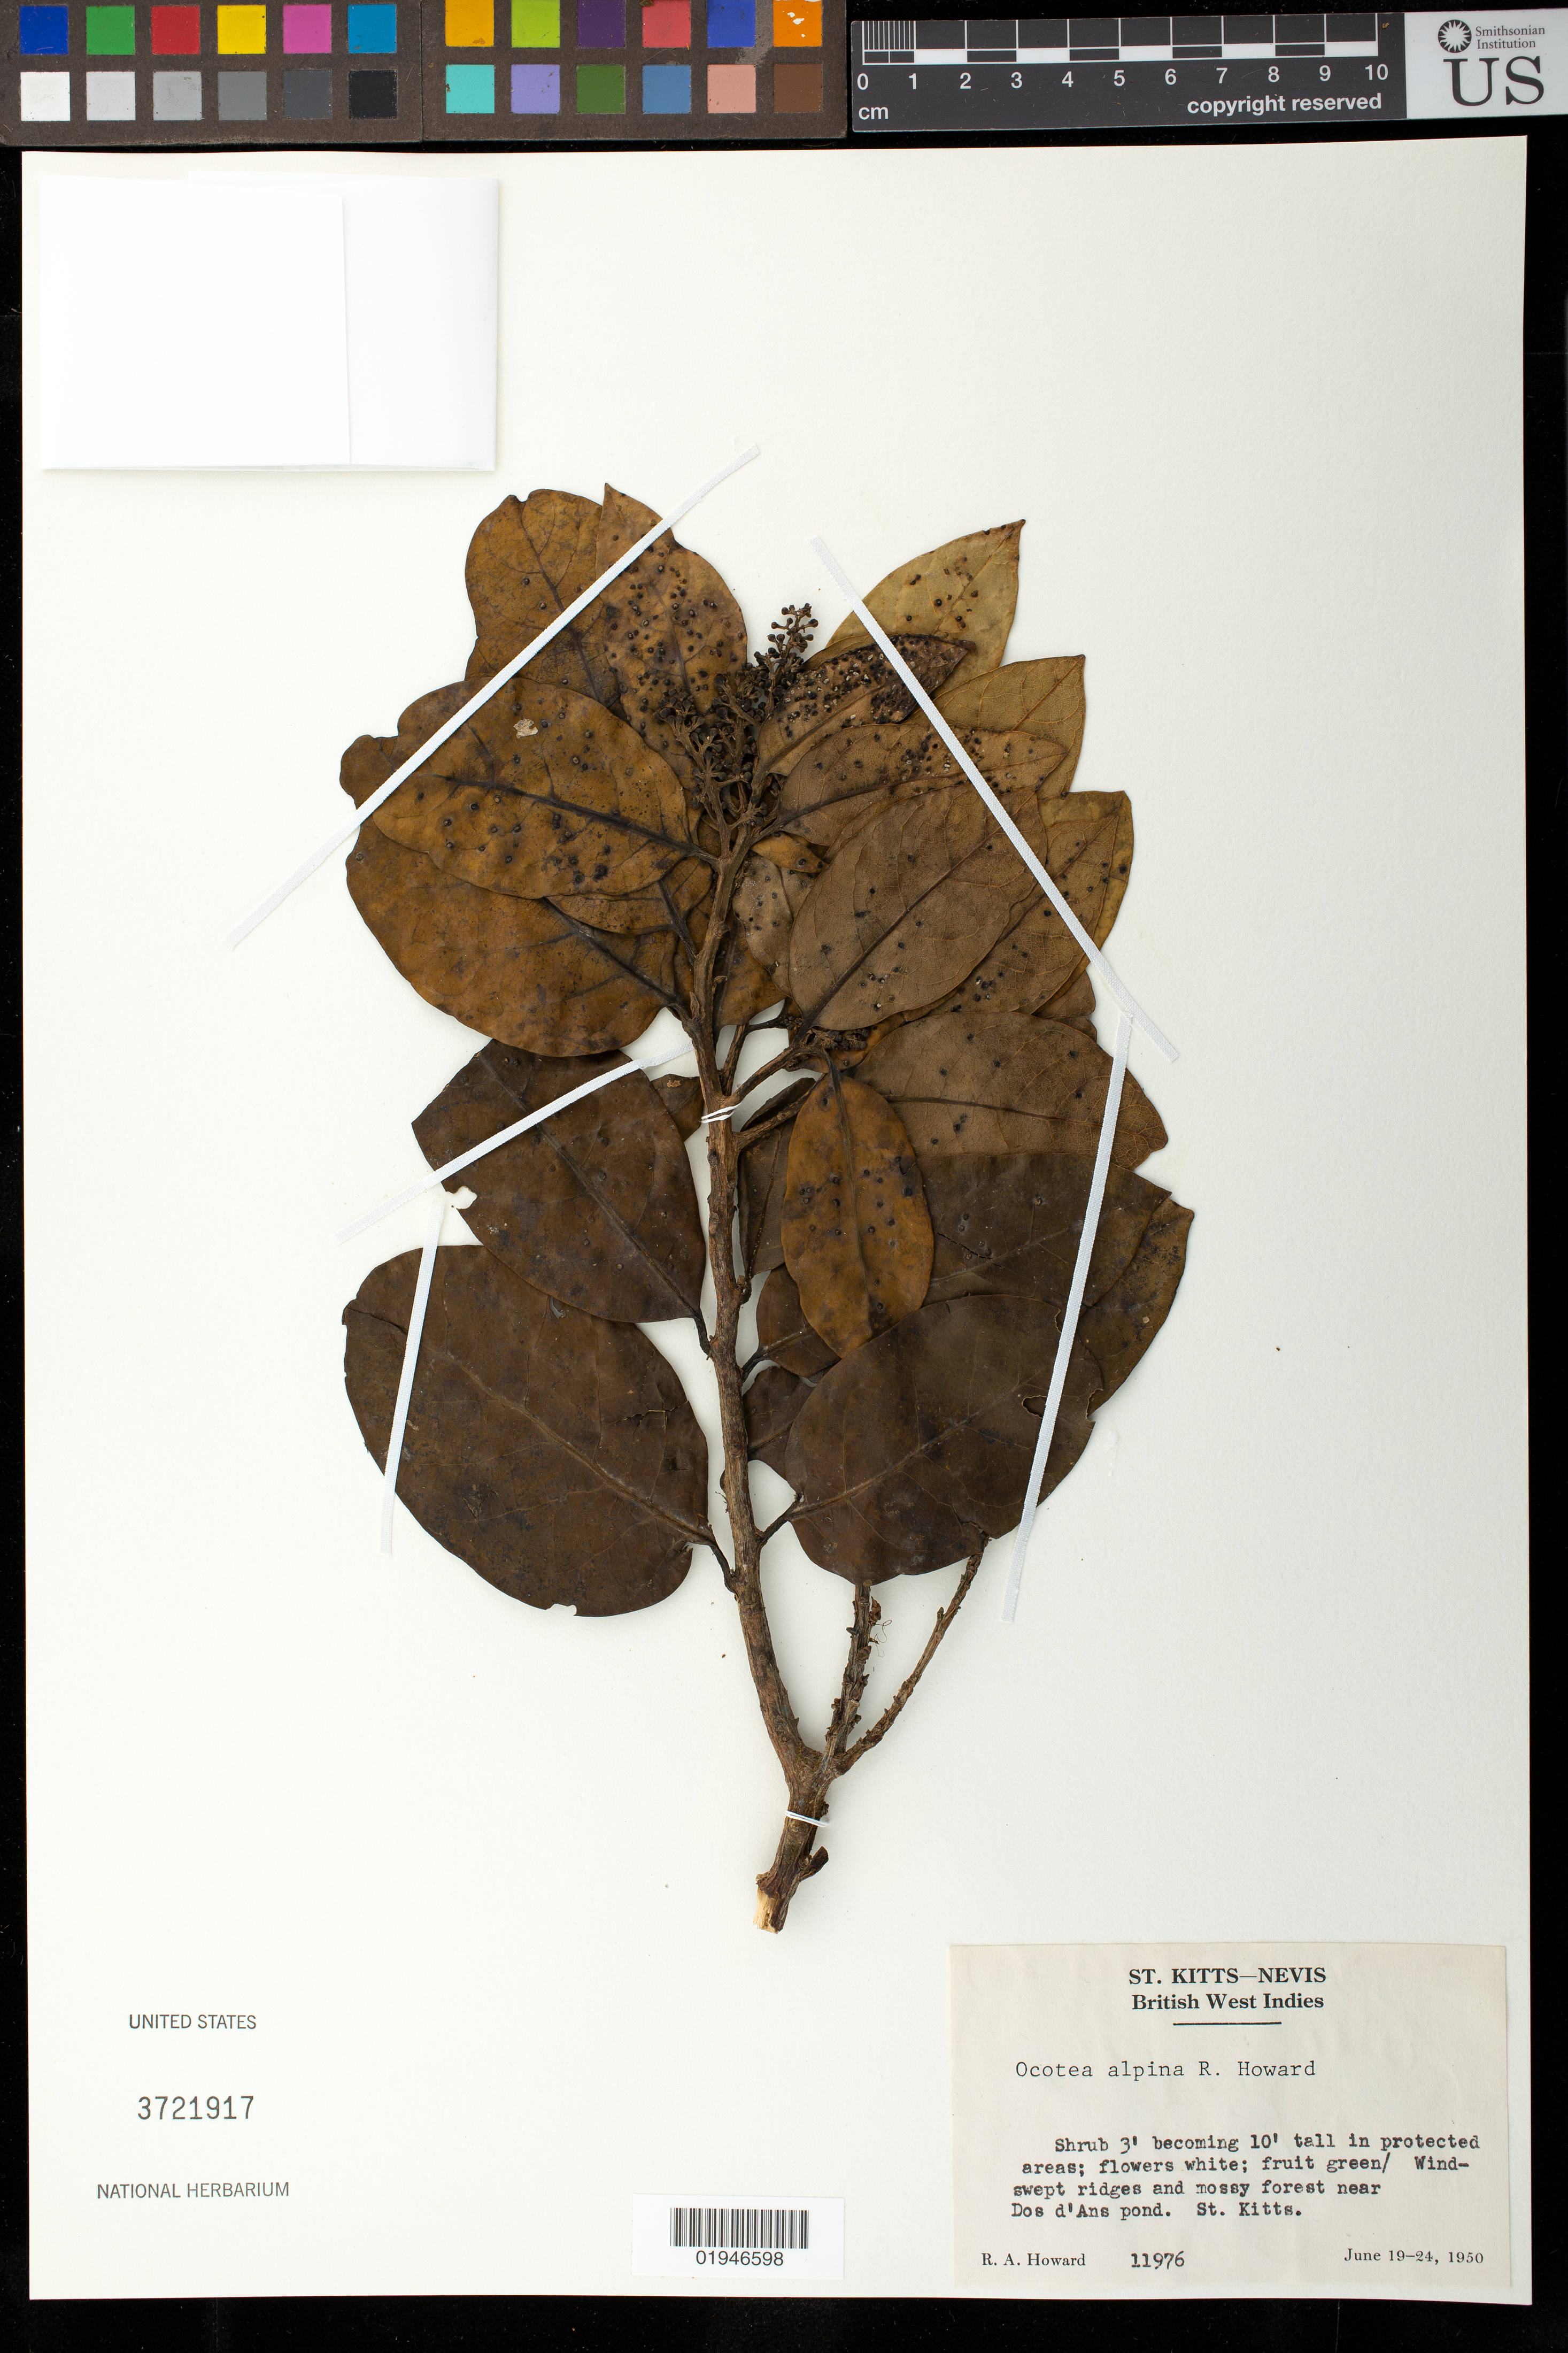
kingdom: Plantae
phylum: Tracheophyta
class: Magnoliopsida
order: Laurales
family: Lauraceae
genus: Ocotea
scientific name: Ocotea alpina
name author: R.A. Howard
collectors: R. A. Howard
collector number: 11976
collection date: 1950-06-19/1950-06-24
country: St. Christopher-Nevis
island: Saint Kitts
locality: Dos d'Ans pond, near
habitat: Windswept ridges and mossy forest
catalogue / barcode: US 3721917